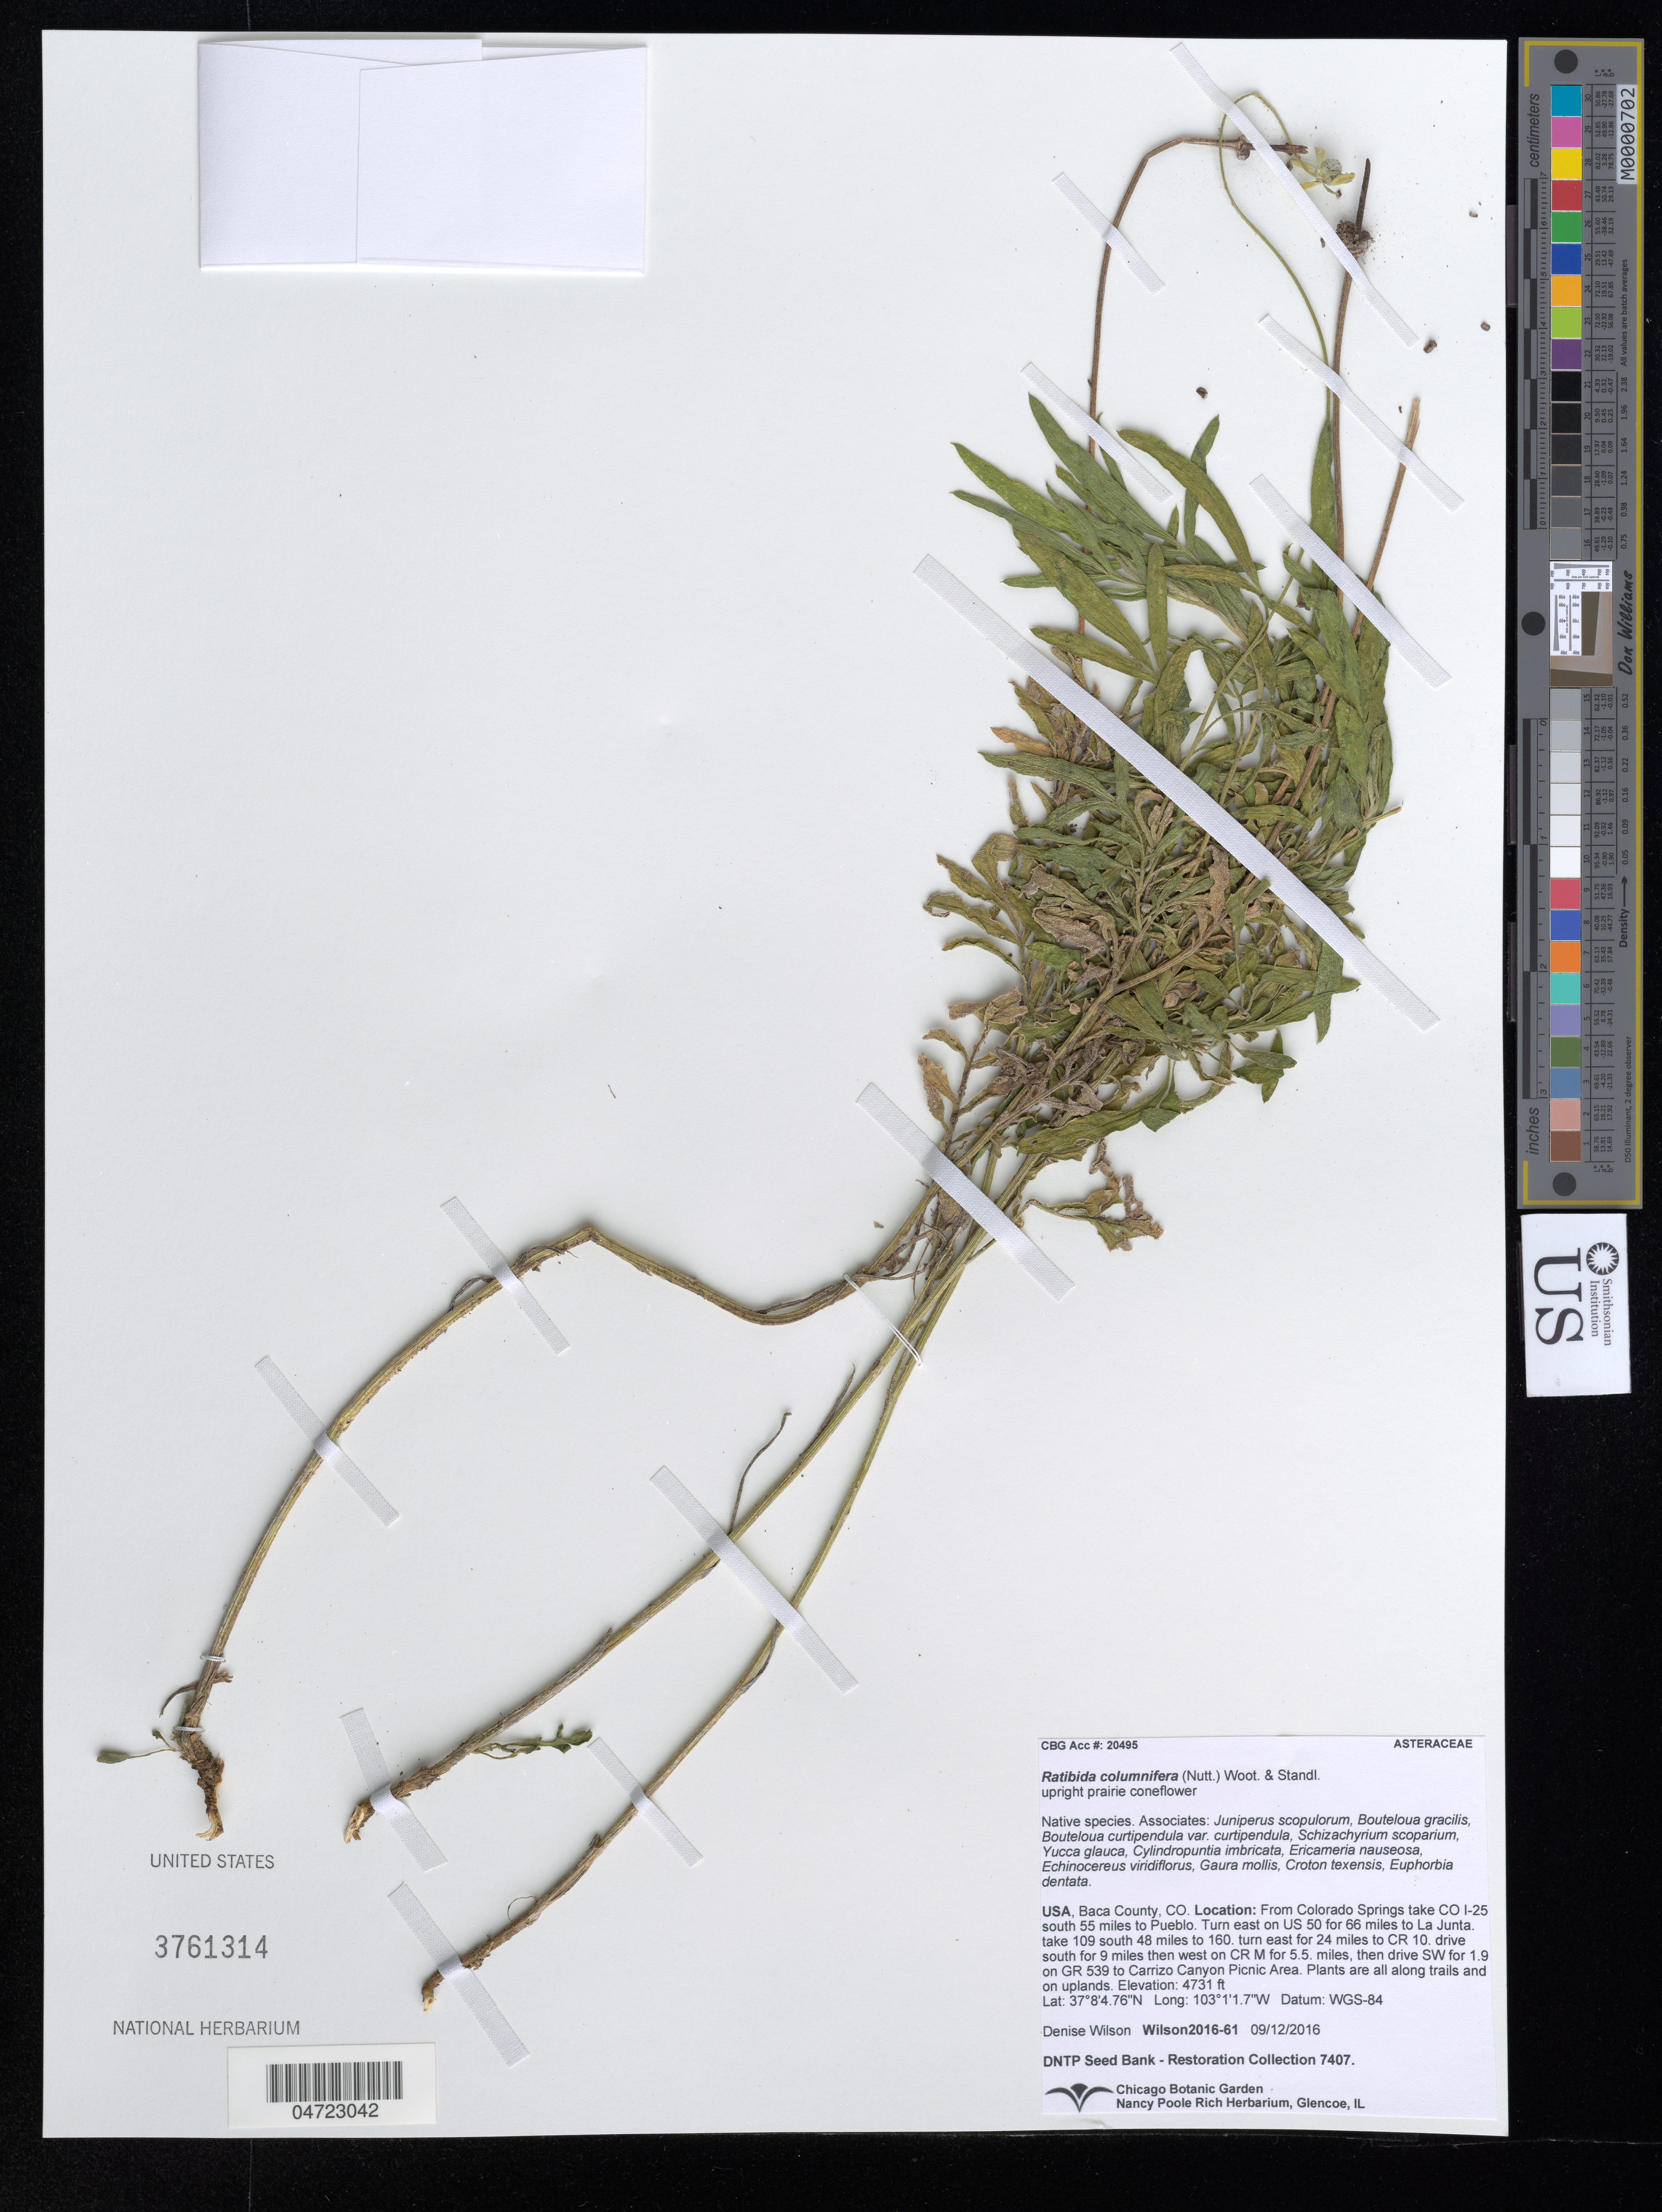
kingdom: Plantae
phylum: Tracheophyta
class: Magnoliopsida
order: Asterales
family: Asteraceae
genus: Ratibida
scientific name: Ratibida columnifera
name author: (Nutt.) Wooton & Standl.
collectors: D. Wilson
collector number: Wilson2016-61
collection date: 2016-09-12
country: United States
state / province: Colorado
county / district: Baca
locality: Baca County. From Colorado Springs take CO I-25 south 55 miles to Pueblo. Turn east on US 50 for 66 miles to La Junta. take 109 south 48 miles to 160. turn east for 24 miles to CR 10. drive south for 9 miles then west on CR M for 5.5 miles, then drive SW for 1.9 on GR 539 to Carrizo Canyon Picnic Area. Plants are all along trails and on uplands.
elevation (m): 1442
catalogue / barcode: US 3761314